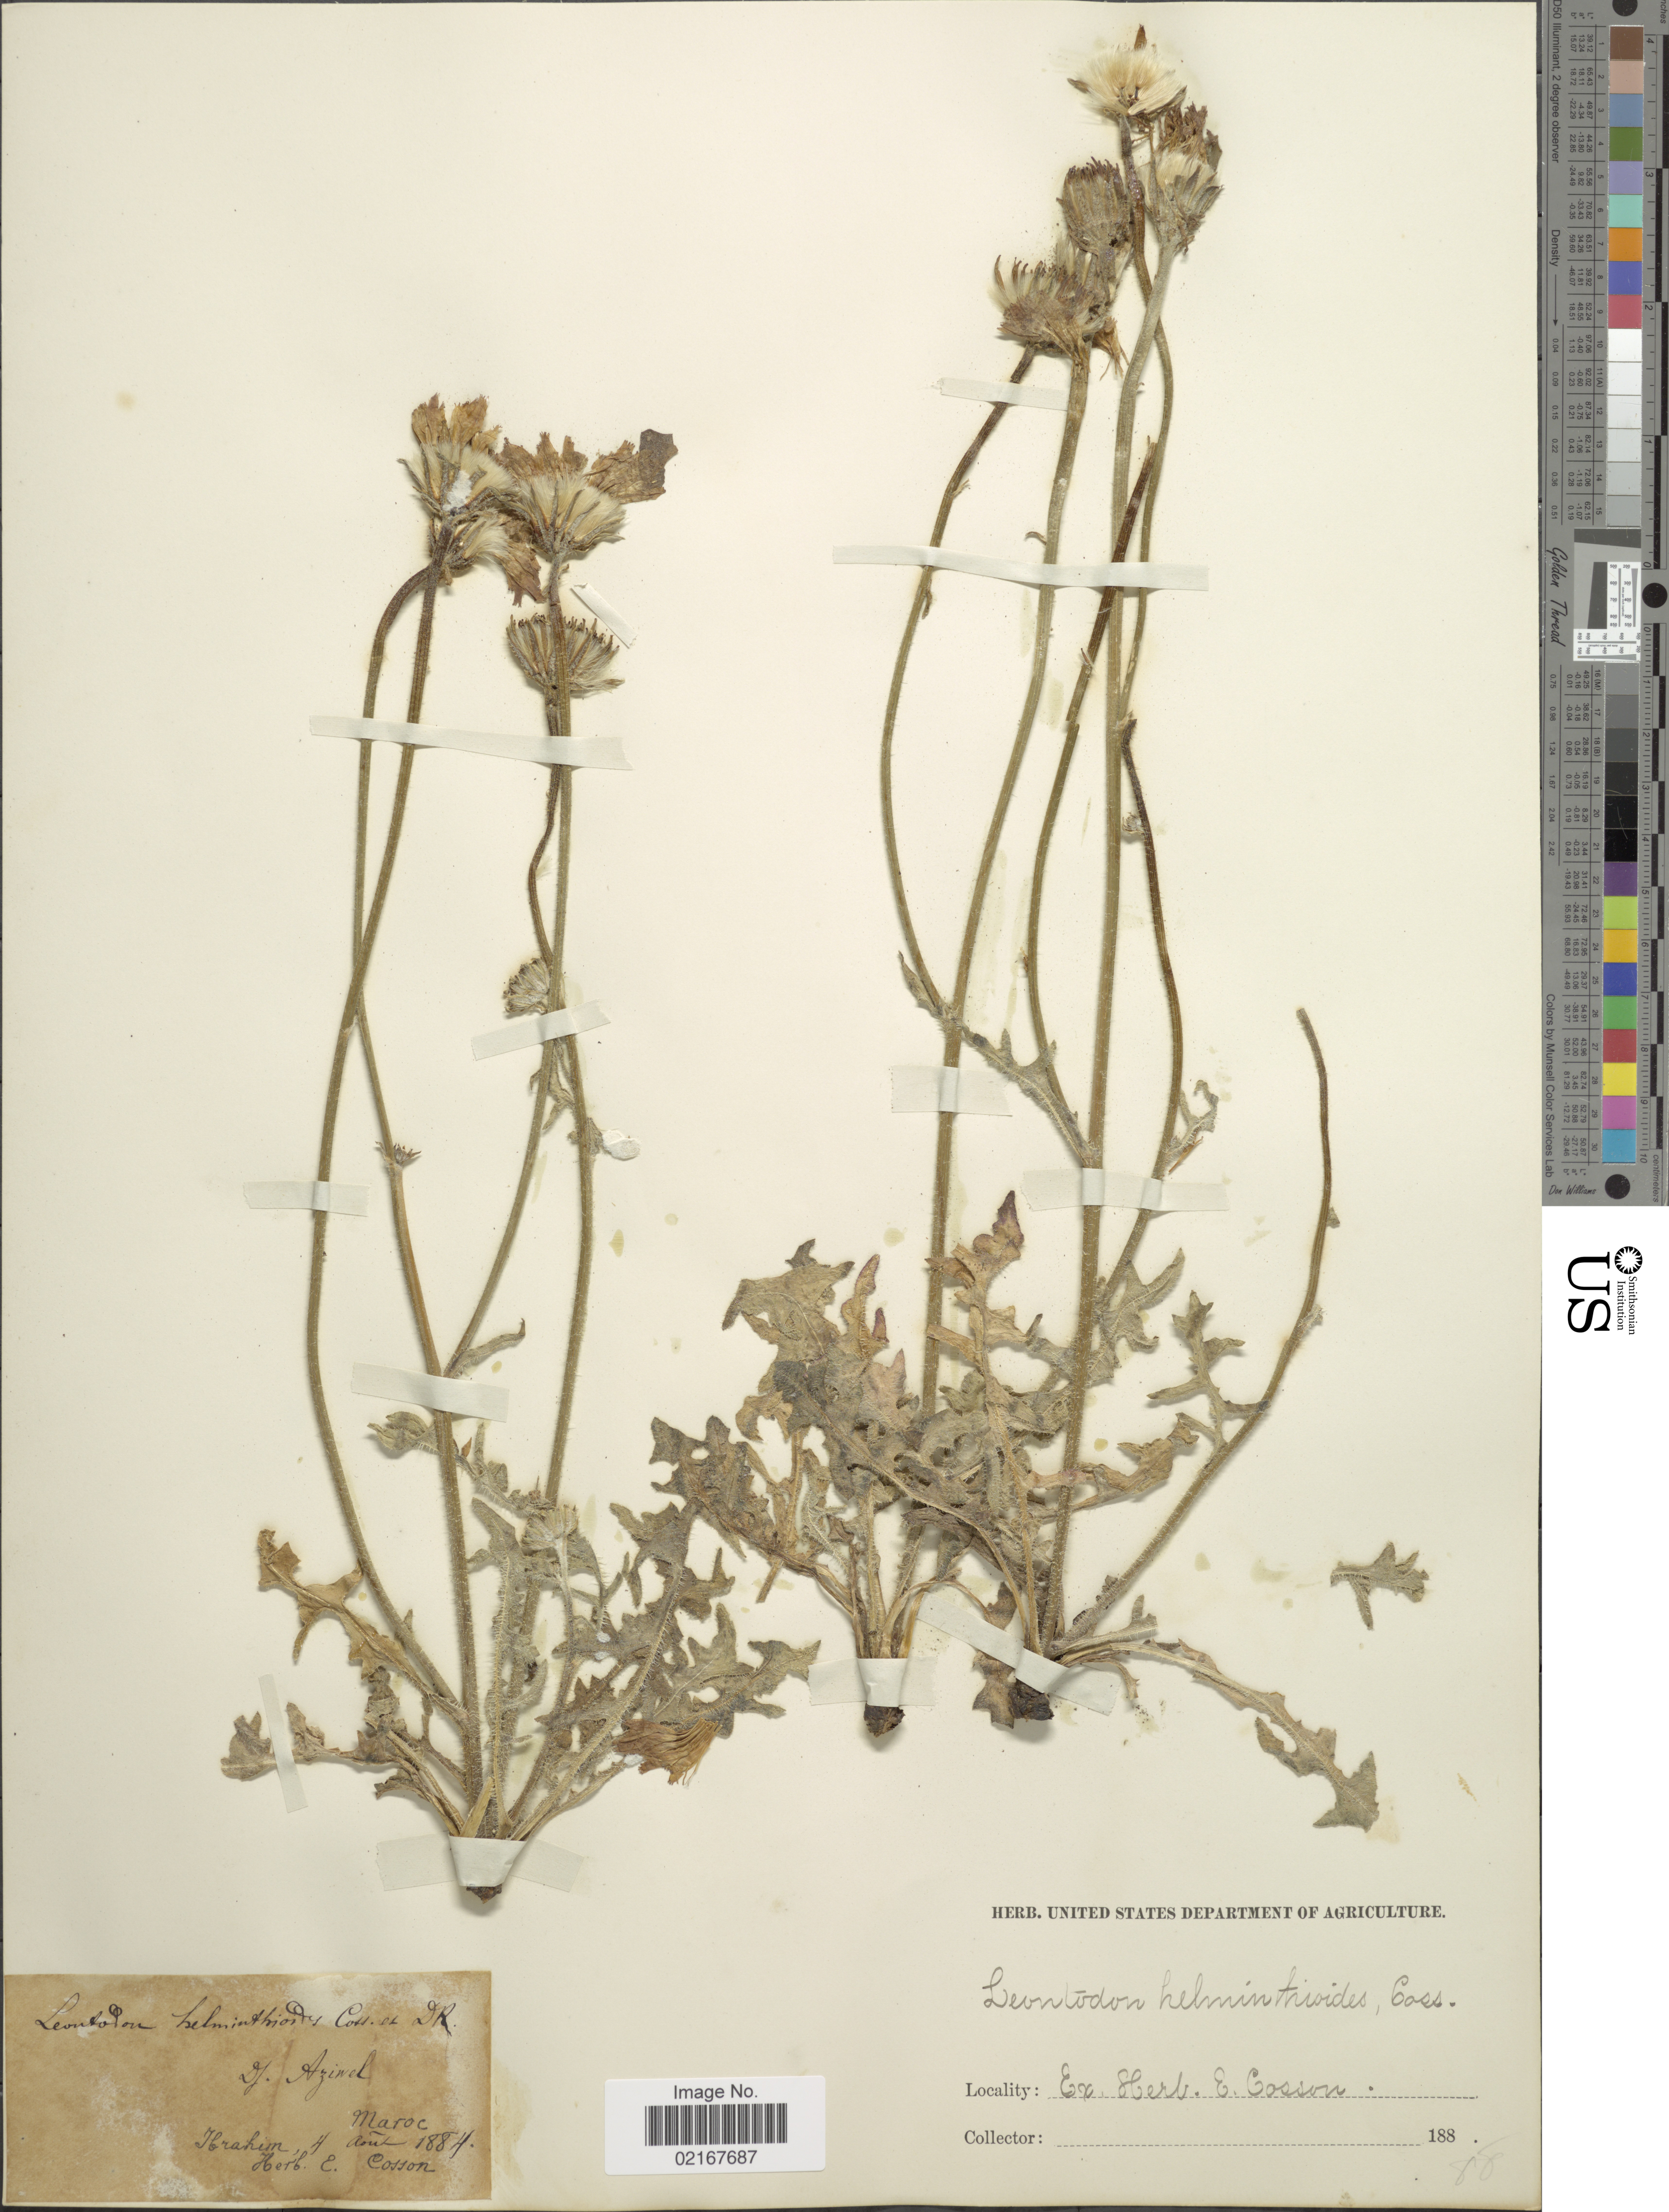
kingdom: Plantae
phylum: Tracheophyta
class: Magnoliopsida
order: Asterales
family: Asteraceae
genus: Picris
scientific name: Picris helminthioides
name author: (Ball) Greuter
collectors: -. Ibrahim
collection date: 1884-08-04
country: Morocco